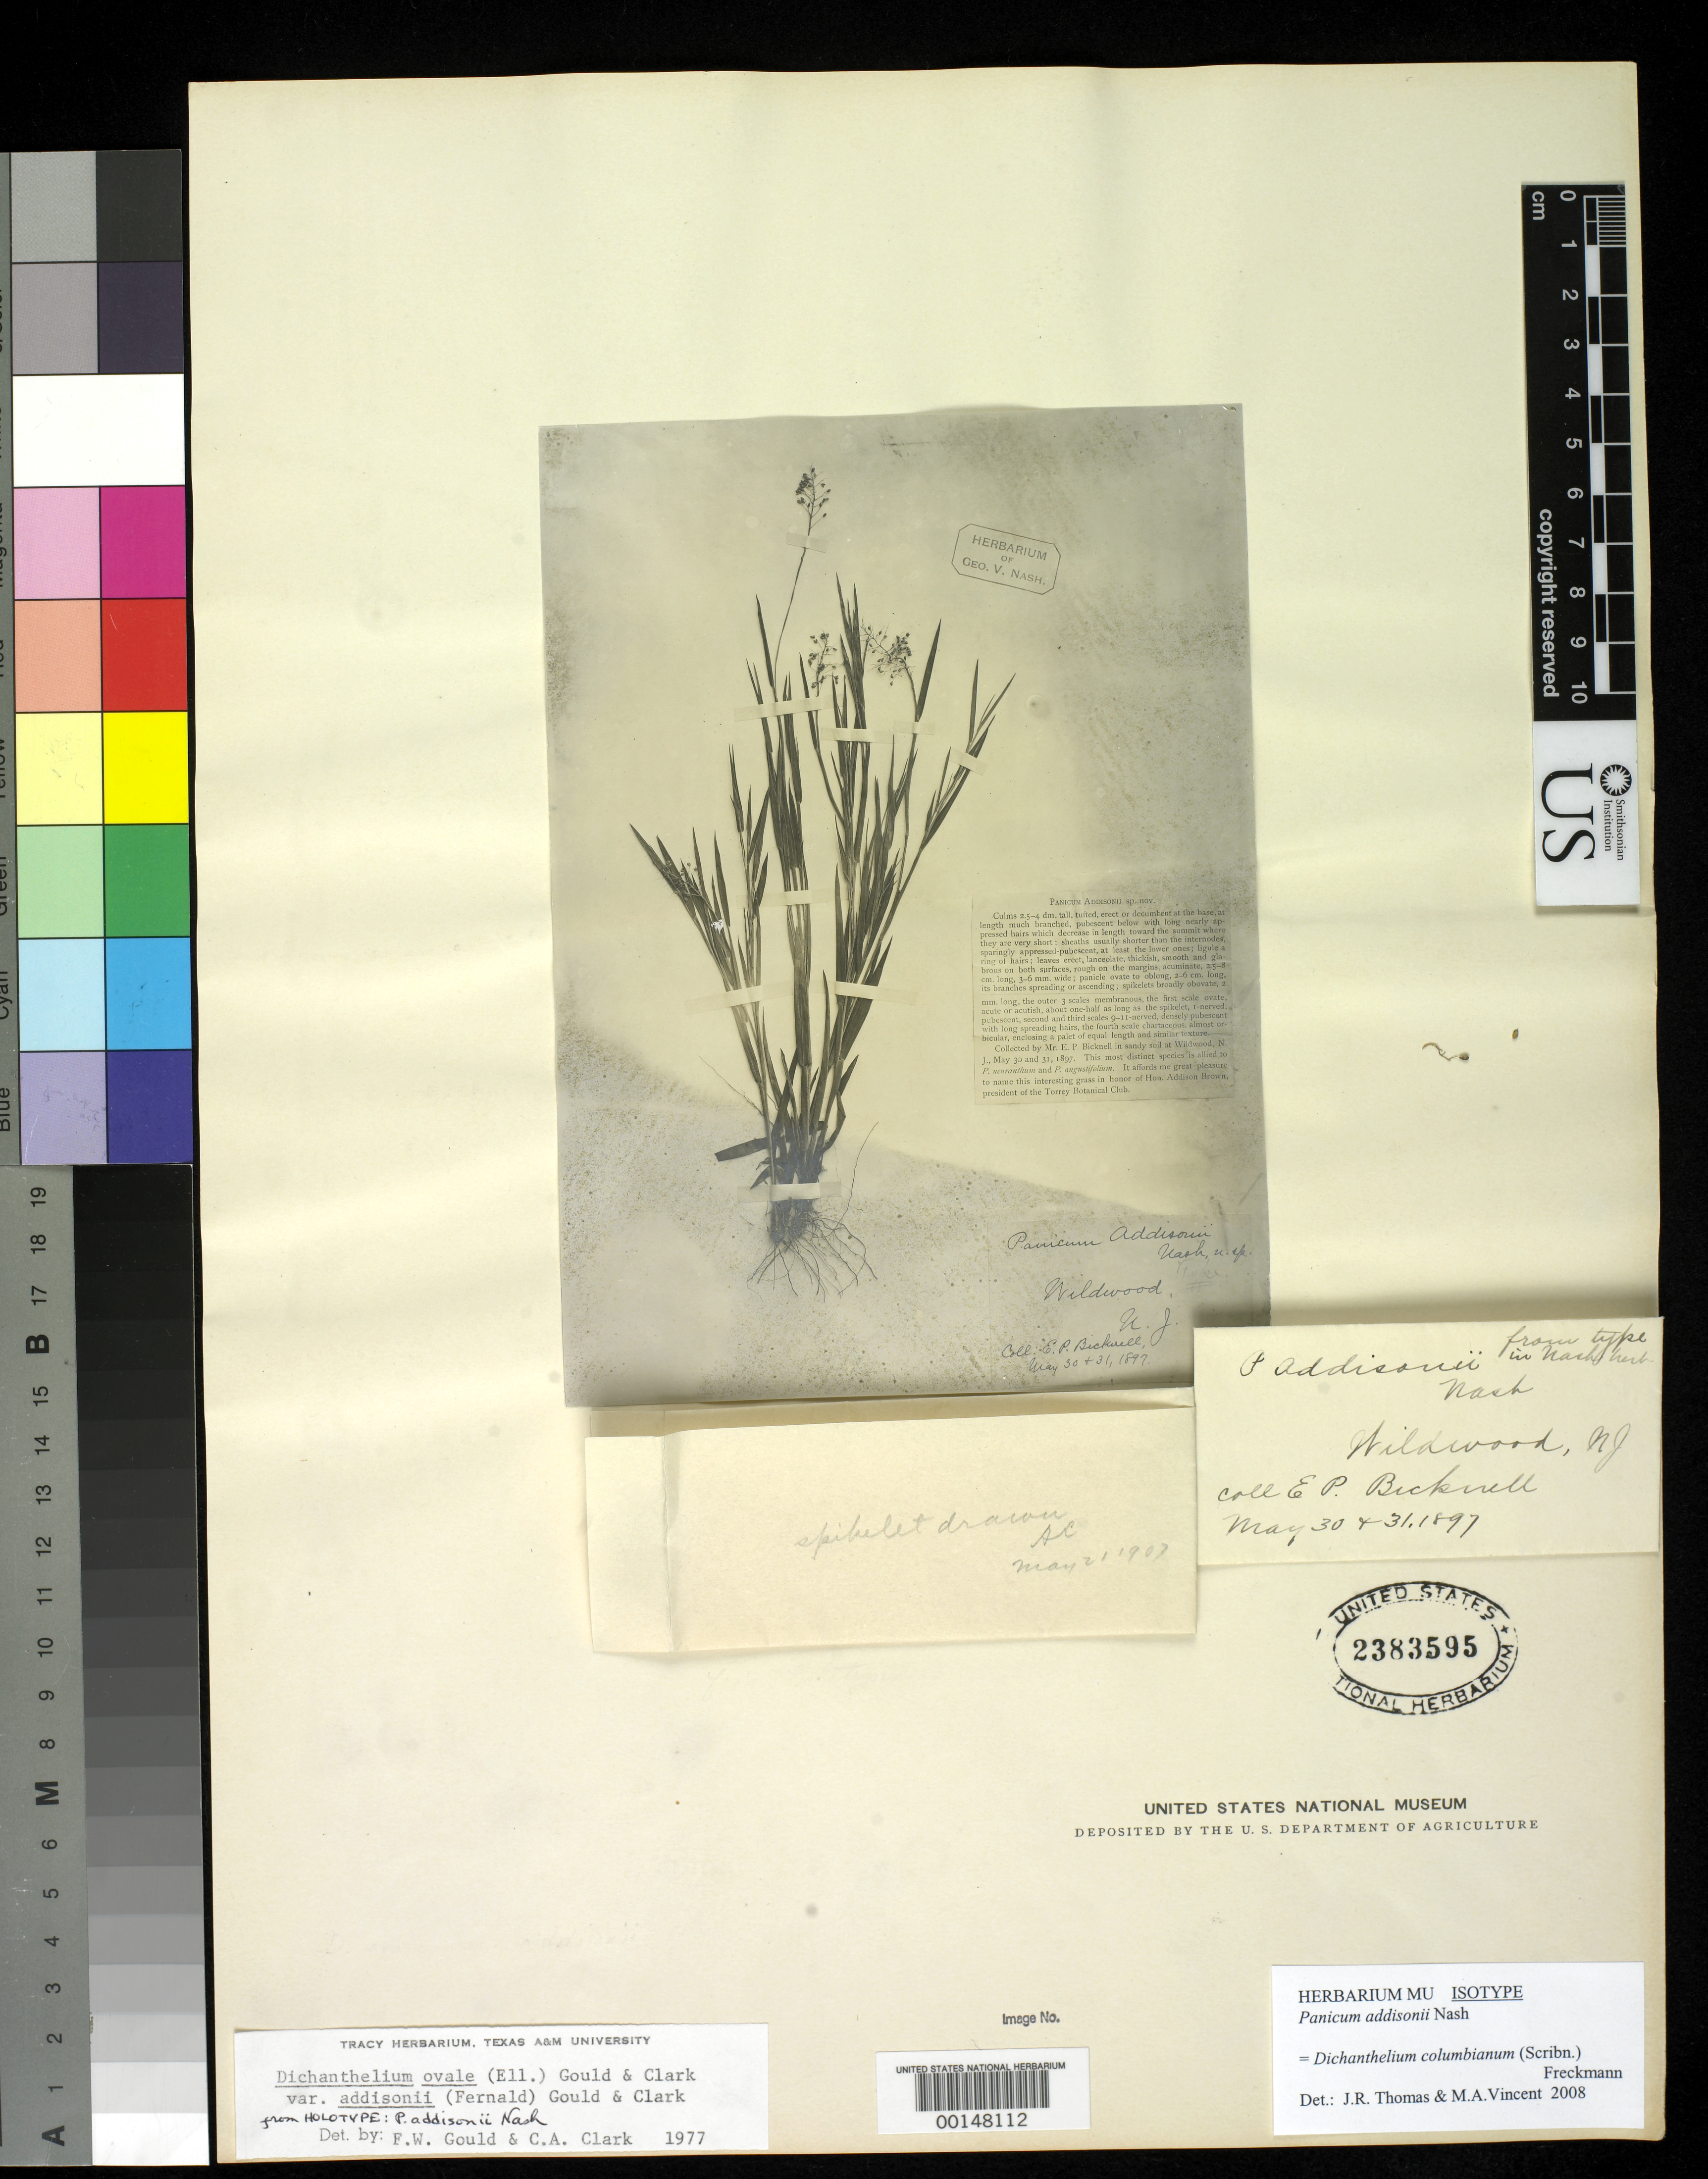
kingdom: Plantae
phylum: Tracheophyta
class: Liliopsida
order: Poales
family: Poaceae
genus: Panicum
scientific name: Panicum addisonii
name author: Nash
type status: Isotype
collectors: E. P. Bicknell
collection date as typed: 30 May 1897 and 31 May 1897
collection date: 1897-05-30,1897-05-31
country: United States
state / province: New Jersey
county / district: Cape May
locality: Wildwood.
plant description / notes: Photograph and fragmentary material of holotype ex herb. G.V. Nash.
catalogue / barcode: US 2383595